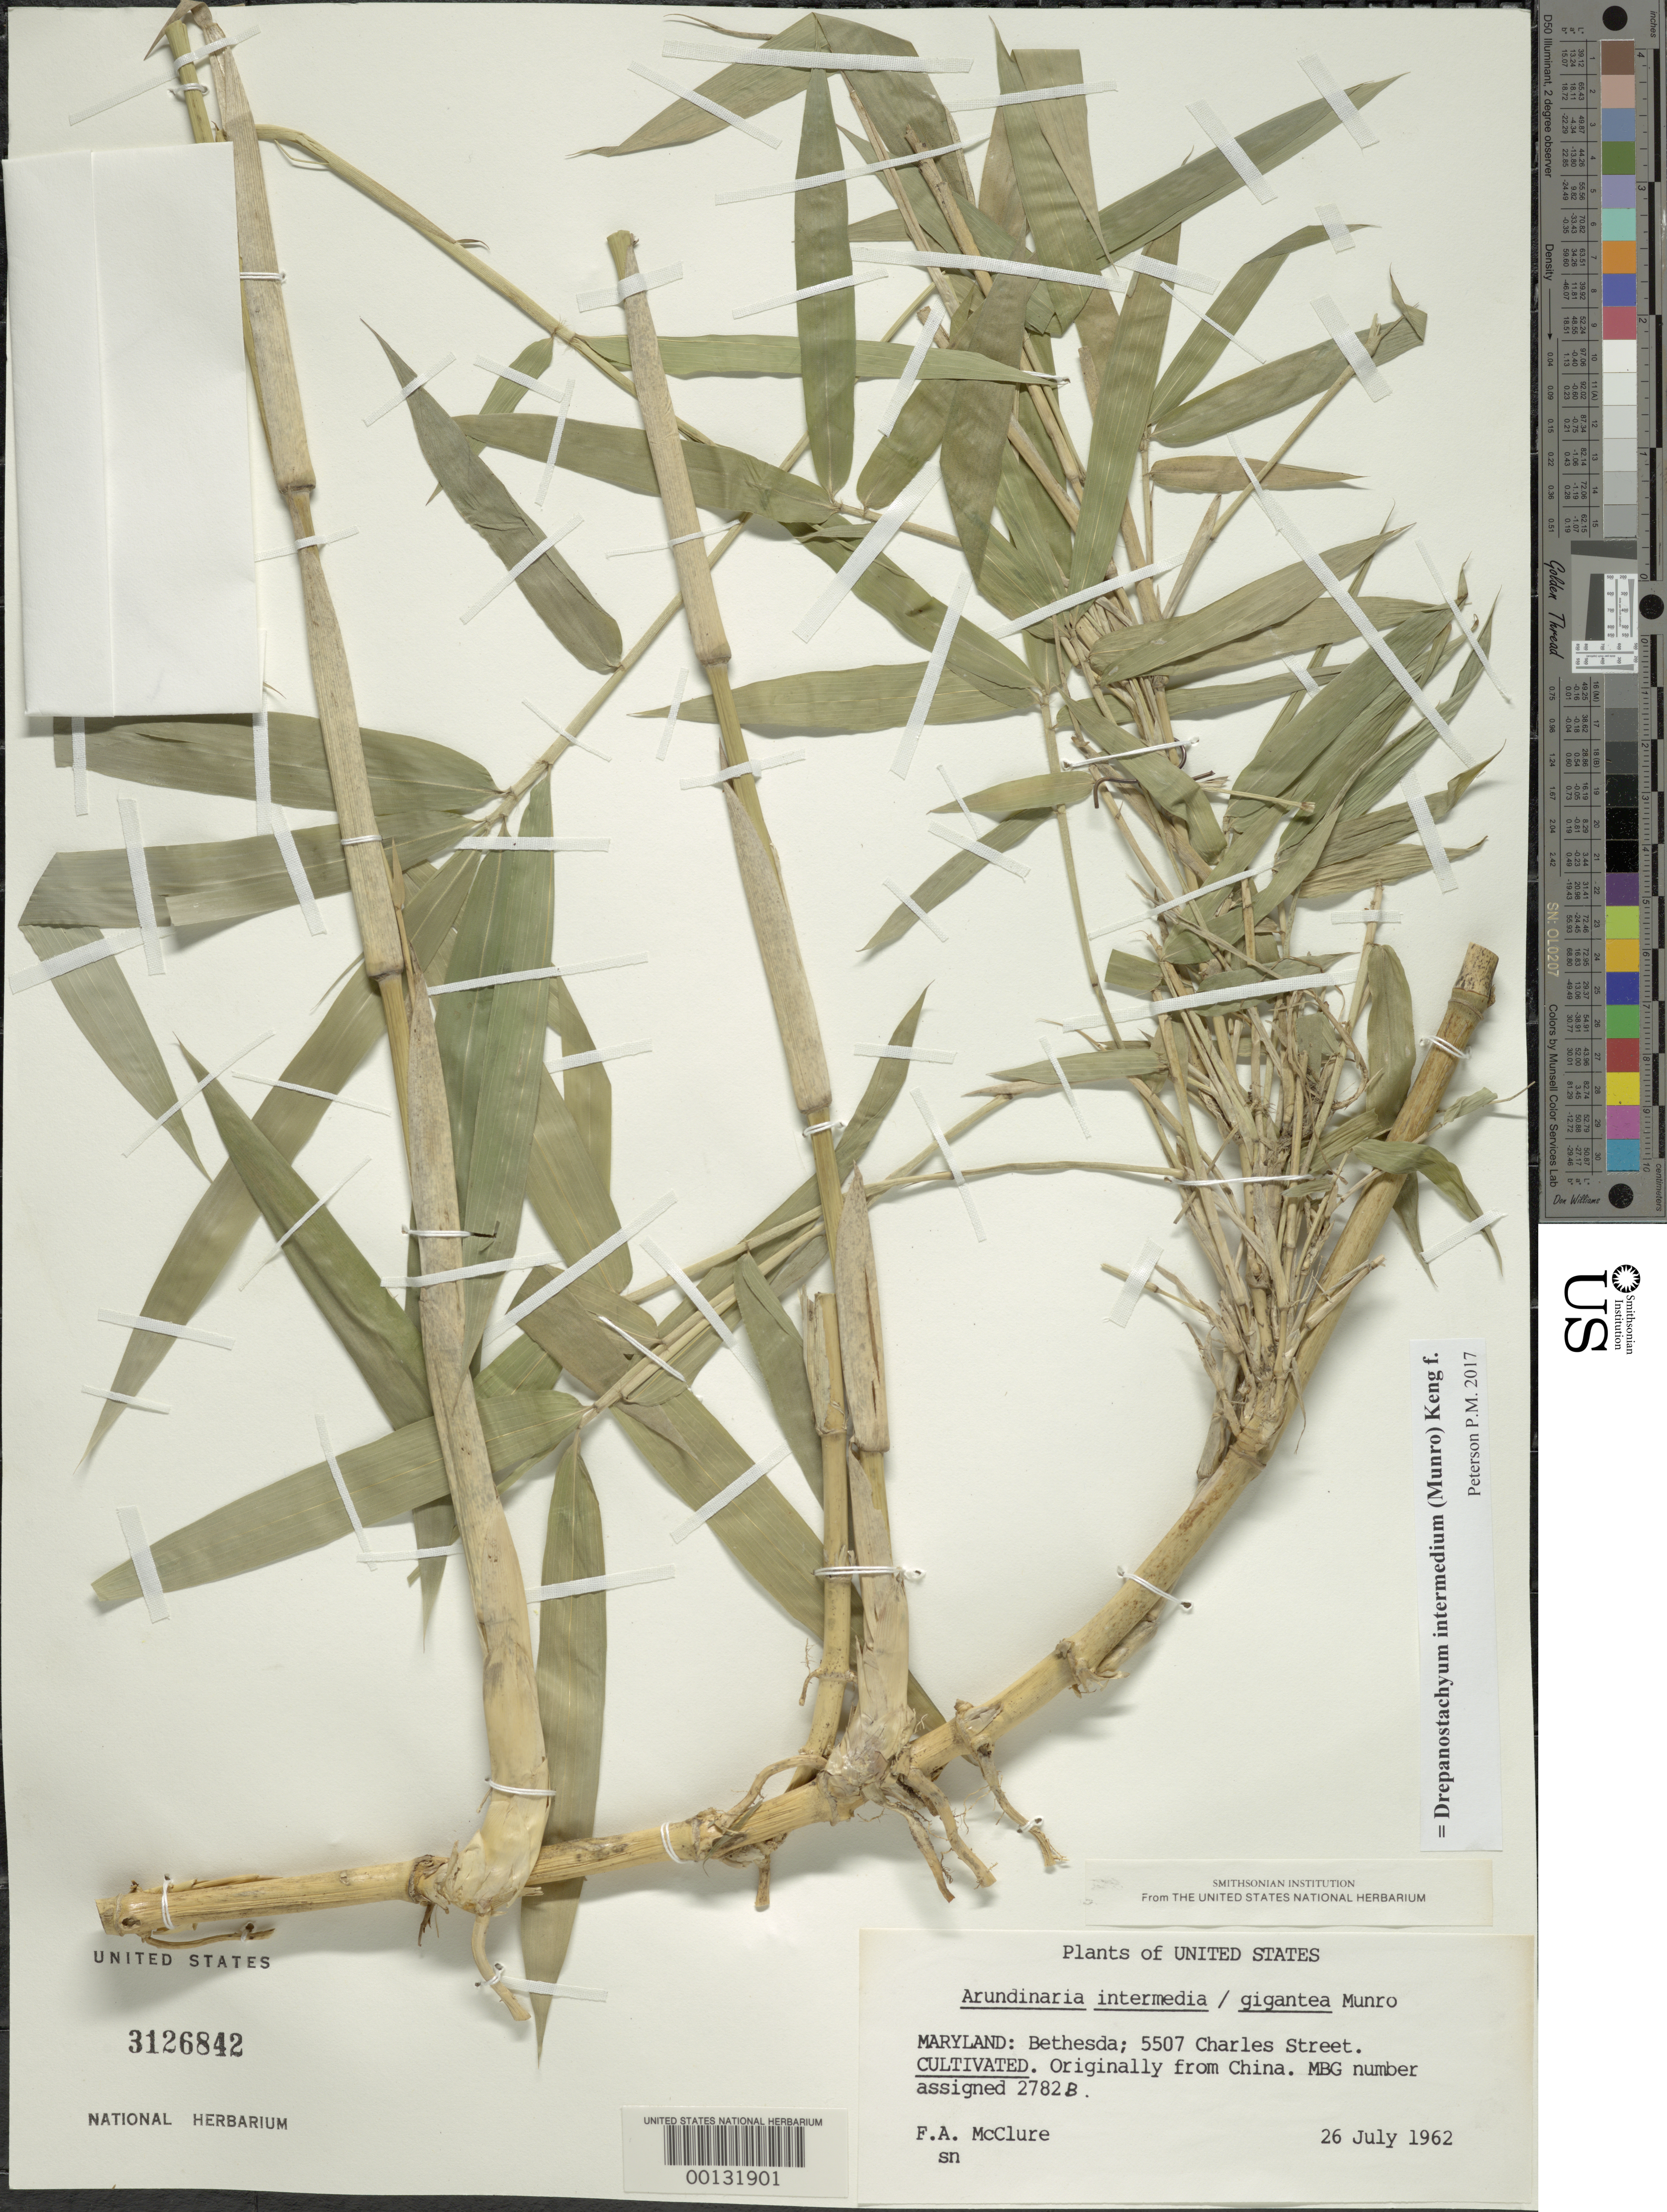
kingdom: Plantae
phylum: Tracheophyta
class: Liliopsida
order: Poales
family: Poaceae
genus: Drepanostachyum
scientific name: Drepanostachyum intermedium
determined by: Poaceae Reorganization Project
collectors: F. A. McClure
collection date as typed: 26 Jul 1962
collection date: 1962-07-26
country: United States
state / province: Maryland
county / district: Montgomery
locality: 5507 Charles Street, Bethesda (McClure's garden)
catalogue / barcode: US 3126842